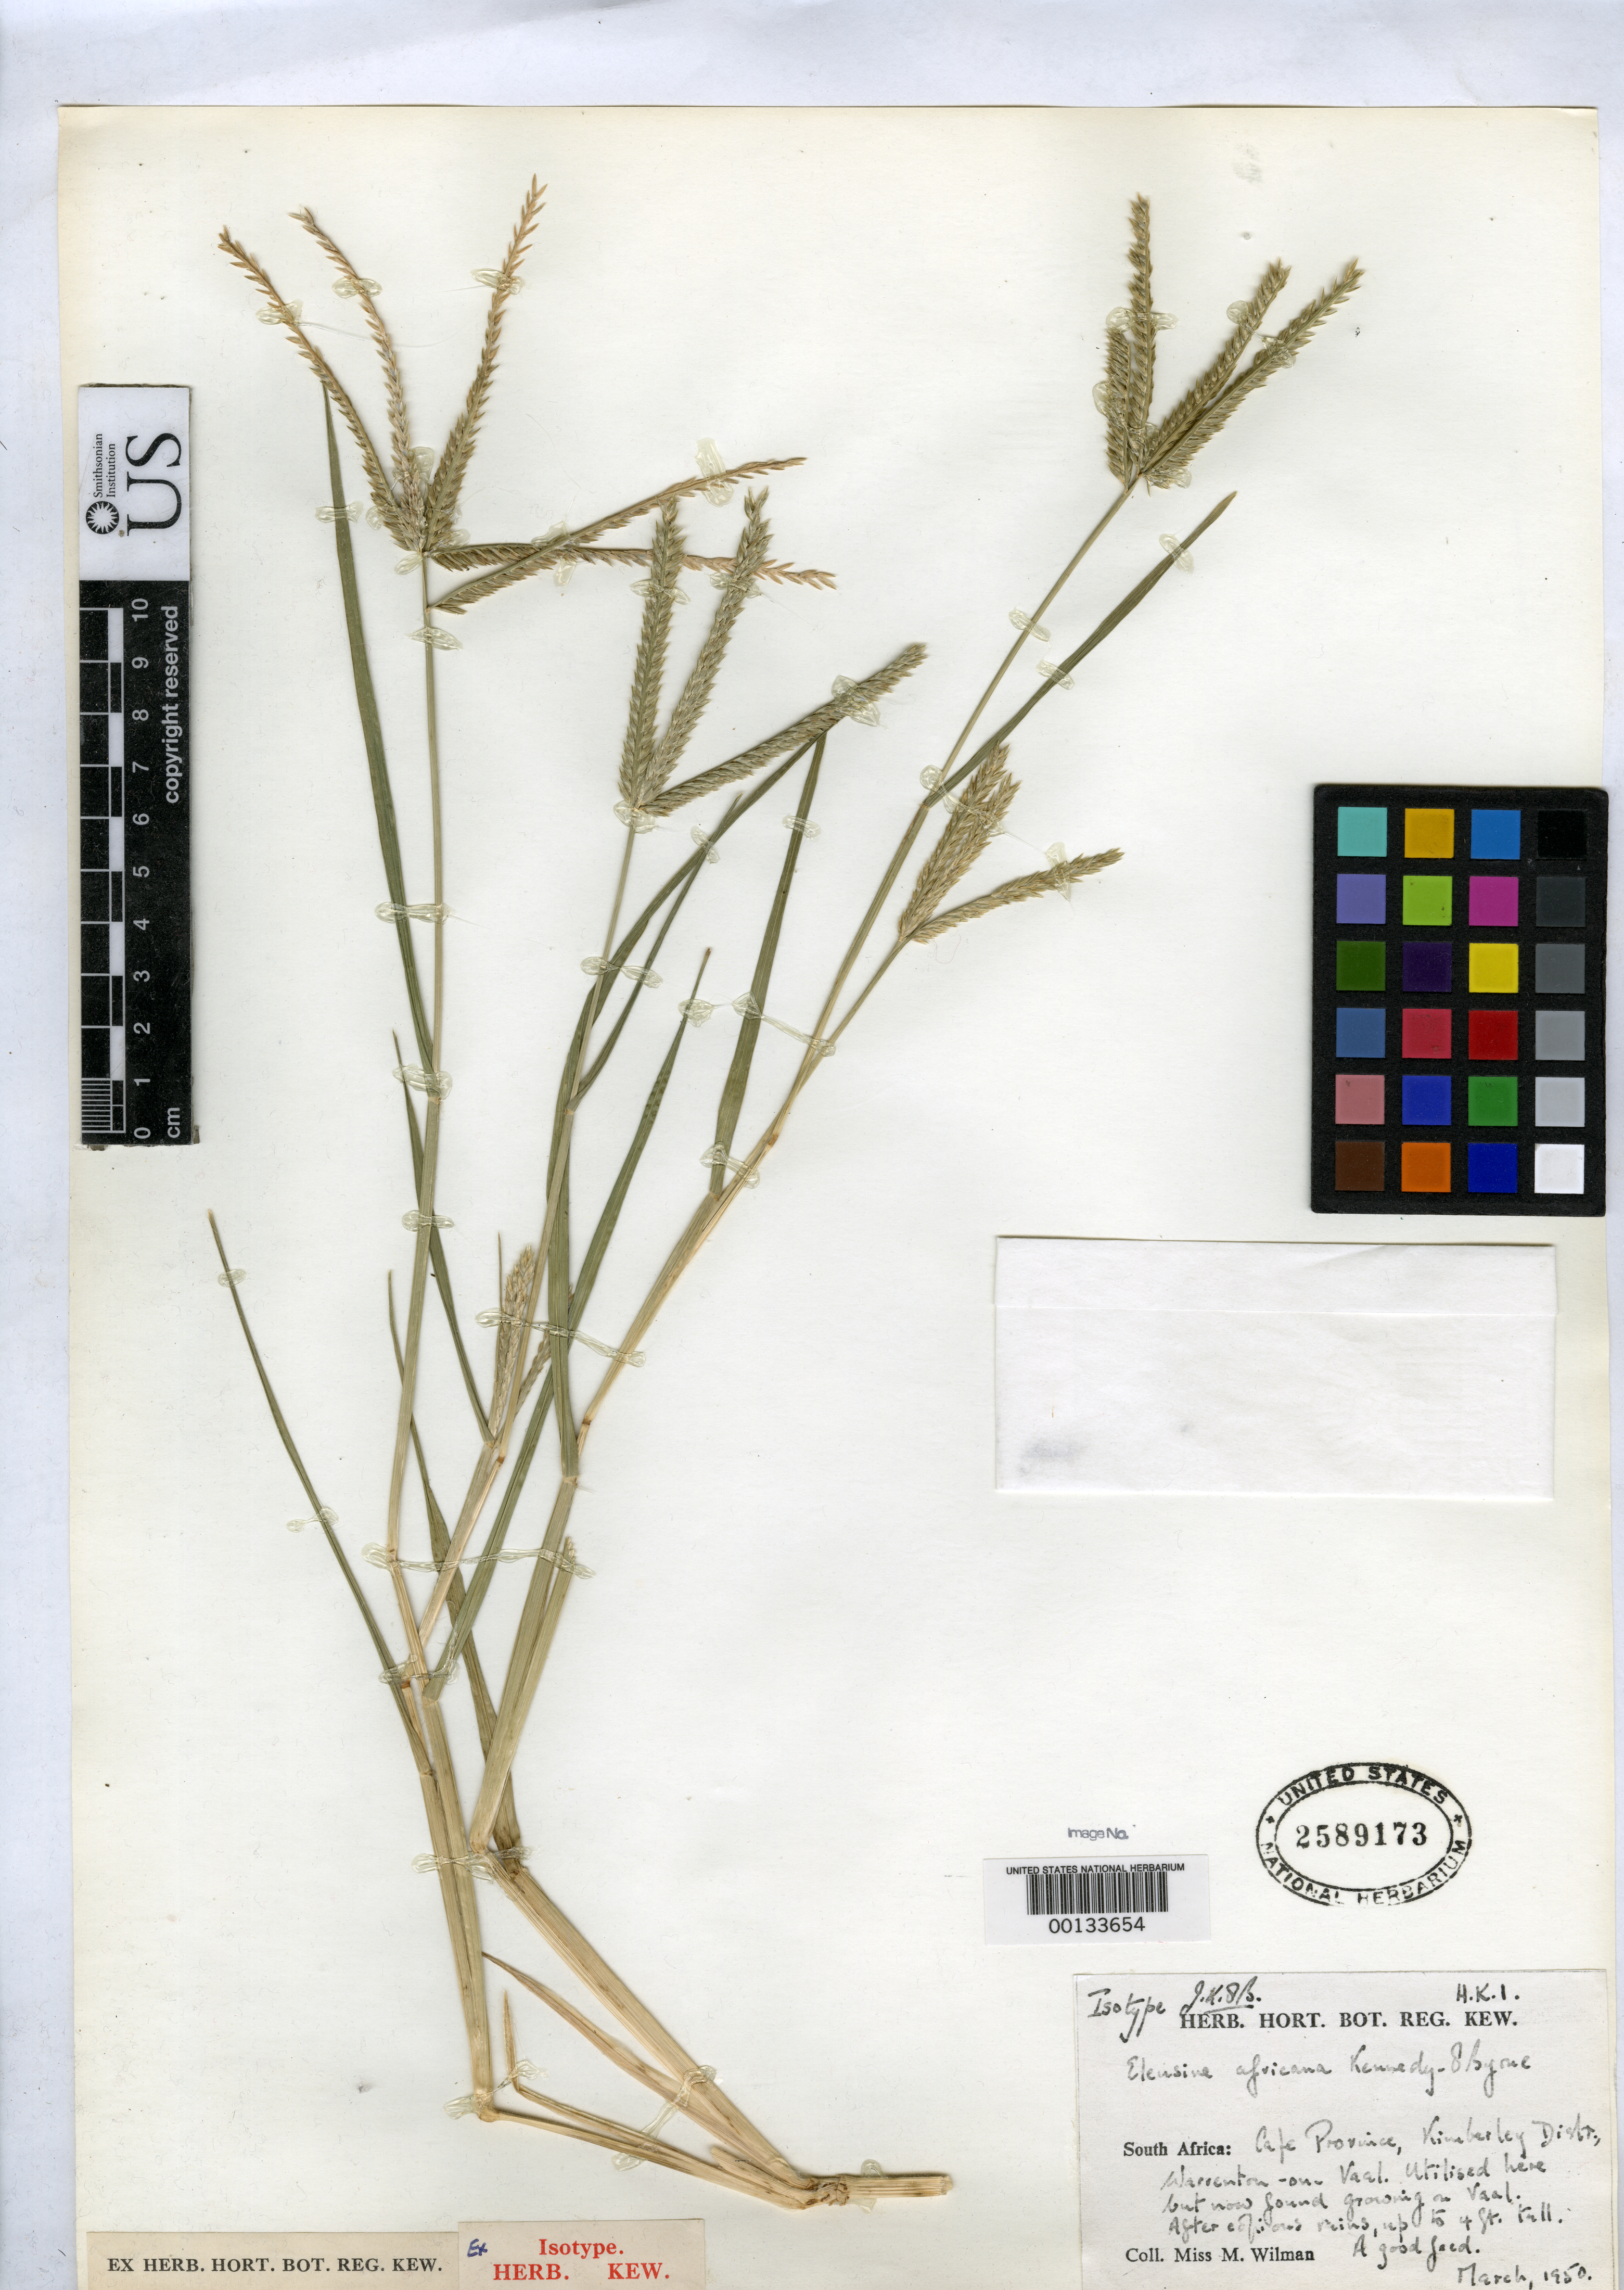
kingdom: Plantae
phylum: Tracheophyta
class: Liliopsida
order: Poales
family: Poaceae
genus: Eleusine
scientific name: Eleusine africana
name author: Kenn.-O'Byrne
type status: Isotype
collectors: M. Wilman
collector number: H.K. 1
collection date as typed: Mar 1950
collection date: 1950-03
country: South Africa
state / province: Northern Cape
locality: Warrenton-on-Vaal. Kimberley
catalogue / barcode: US 2589173